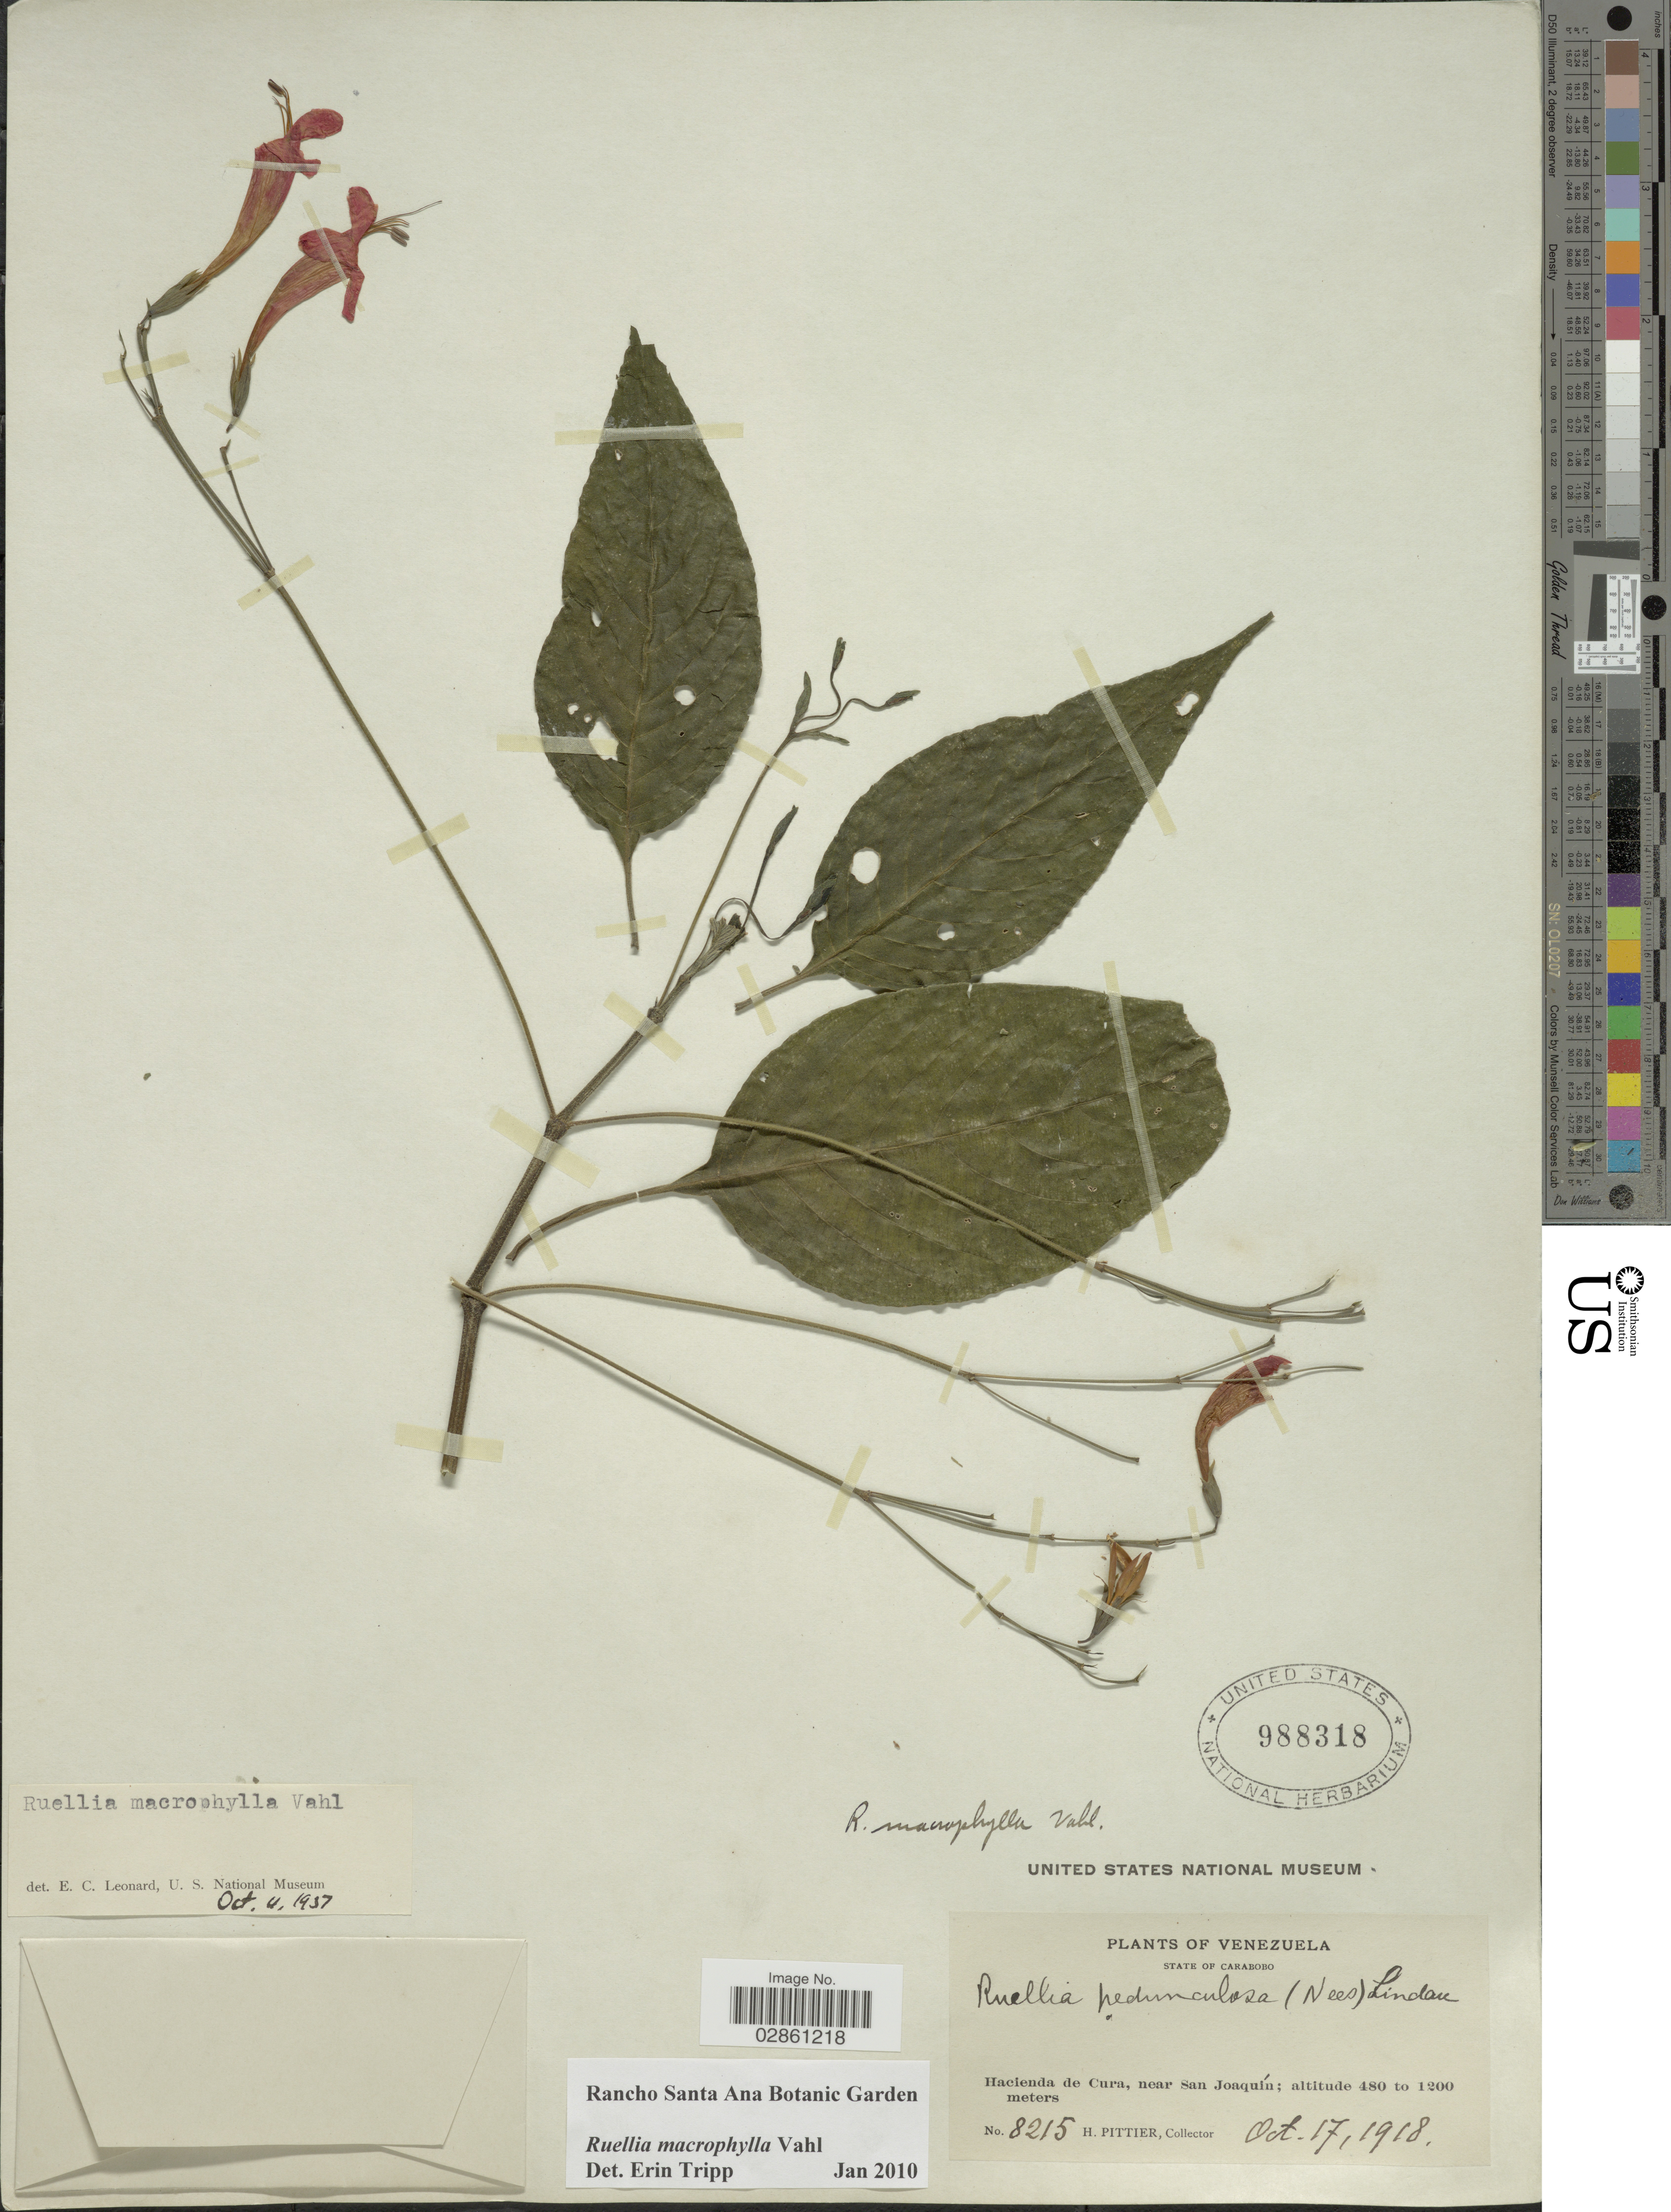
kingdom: Plantae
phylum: Tracheophyta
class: Magnoliopsida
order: Lamiales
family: Acanthaceae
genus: Ruellia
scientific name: Ruellia macrophylla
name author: Vahl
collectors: H. F. Pittier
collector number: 8215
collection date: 1918-10-17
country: Venezuela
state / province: Carabobo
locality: Hacienda de Cura, near San Joquín.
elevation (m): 480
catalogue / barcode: US 988318